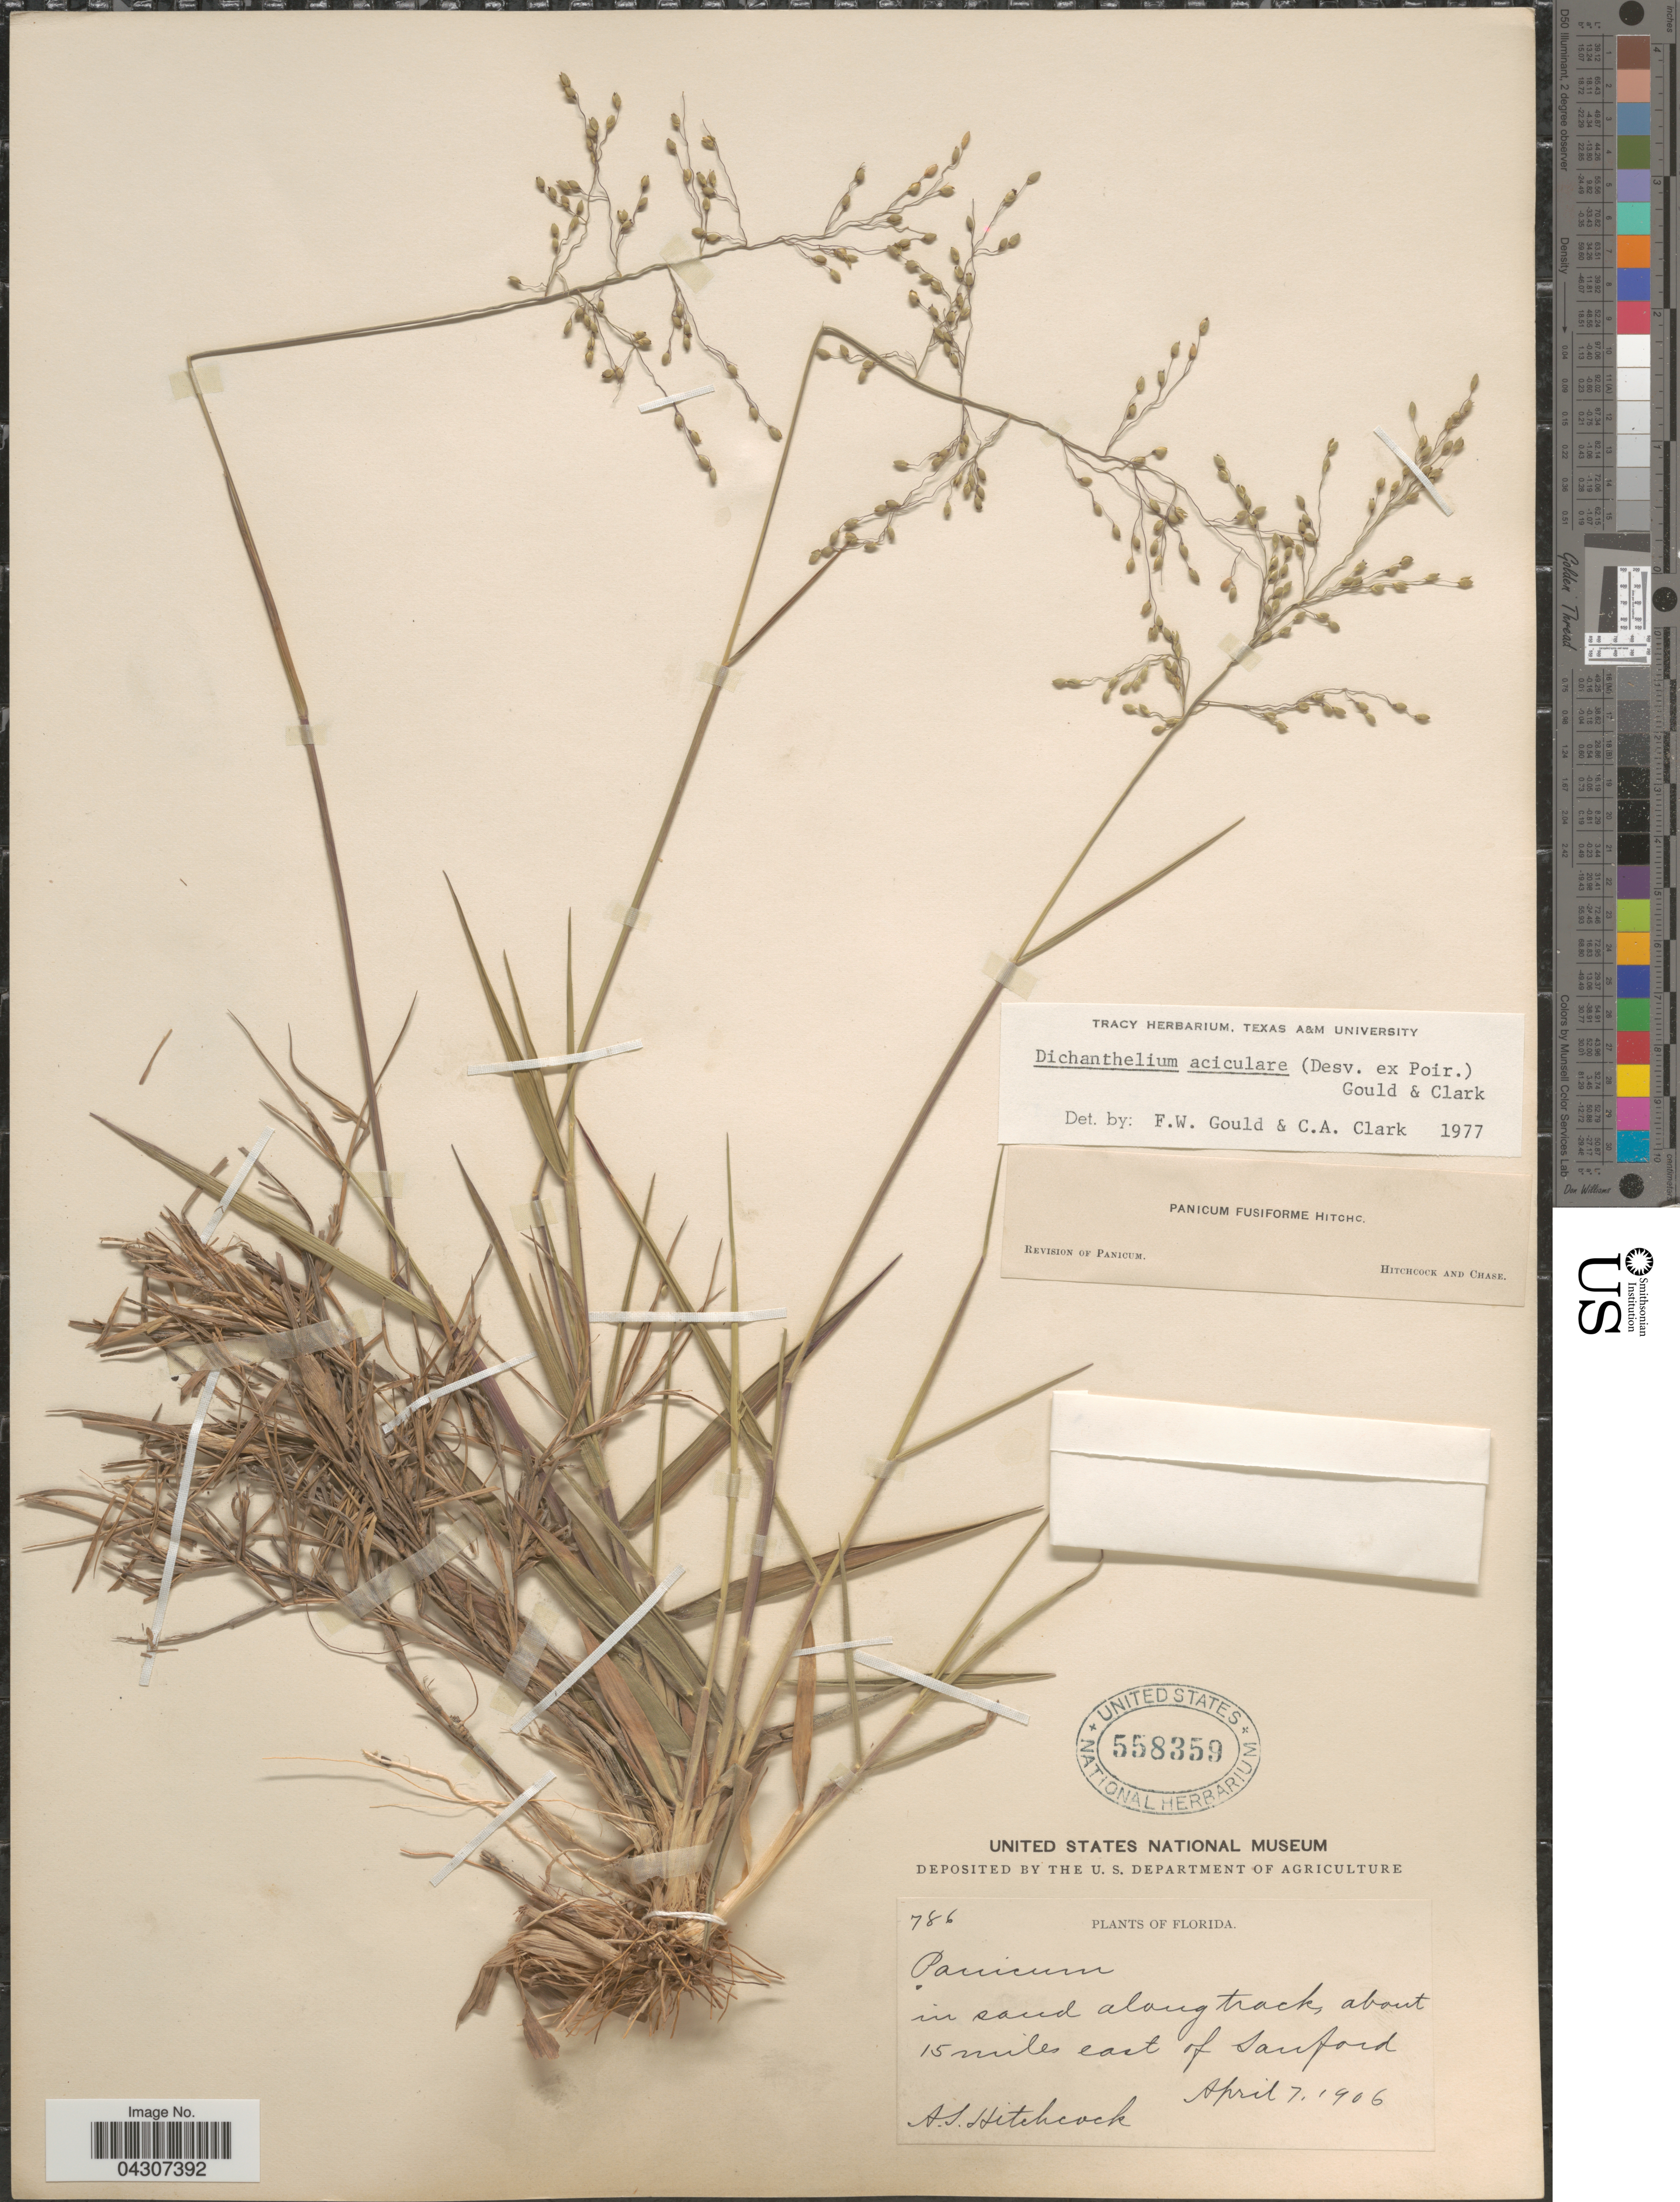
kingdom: Plantae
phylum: Tracheophyta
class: Liliopsida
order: Poales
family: Poaceae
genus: Dichanthelium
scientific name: Dichanthelium aciculare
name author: (Desv. ex Poir.) Gould & C.A. Clark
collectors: A. S. Hitchcock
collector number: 786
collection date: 1906-04-07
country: United States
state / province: Florida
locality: In sand along track, about 15 miles east of Sanford.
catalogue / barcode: US 558359